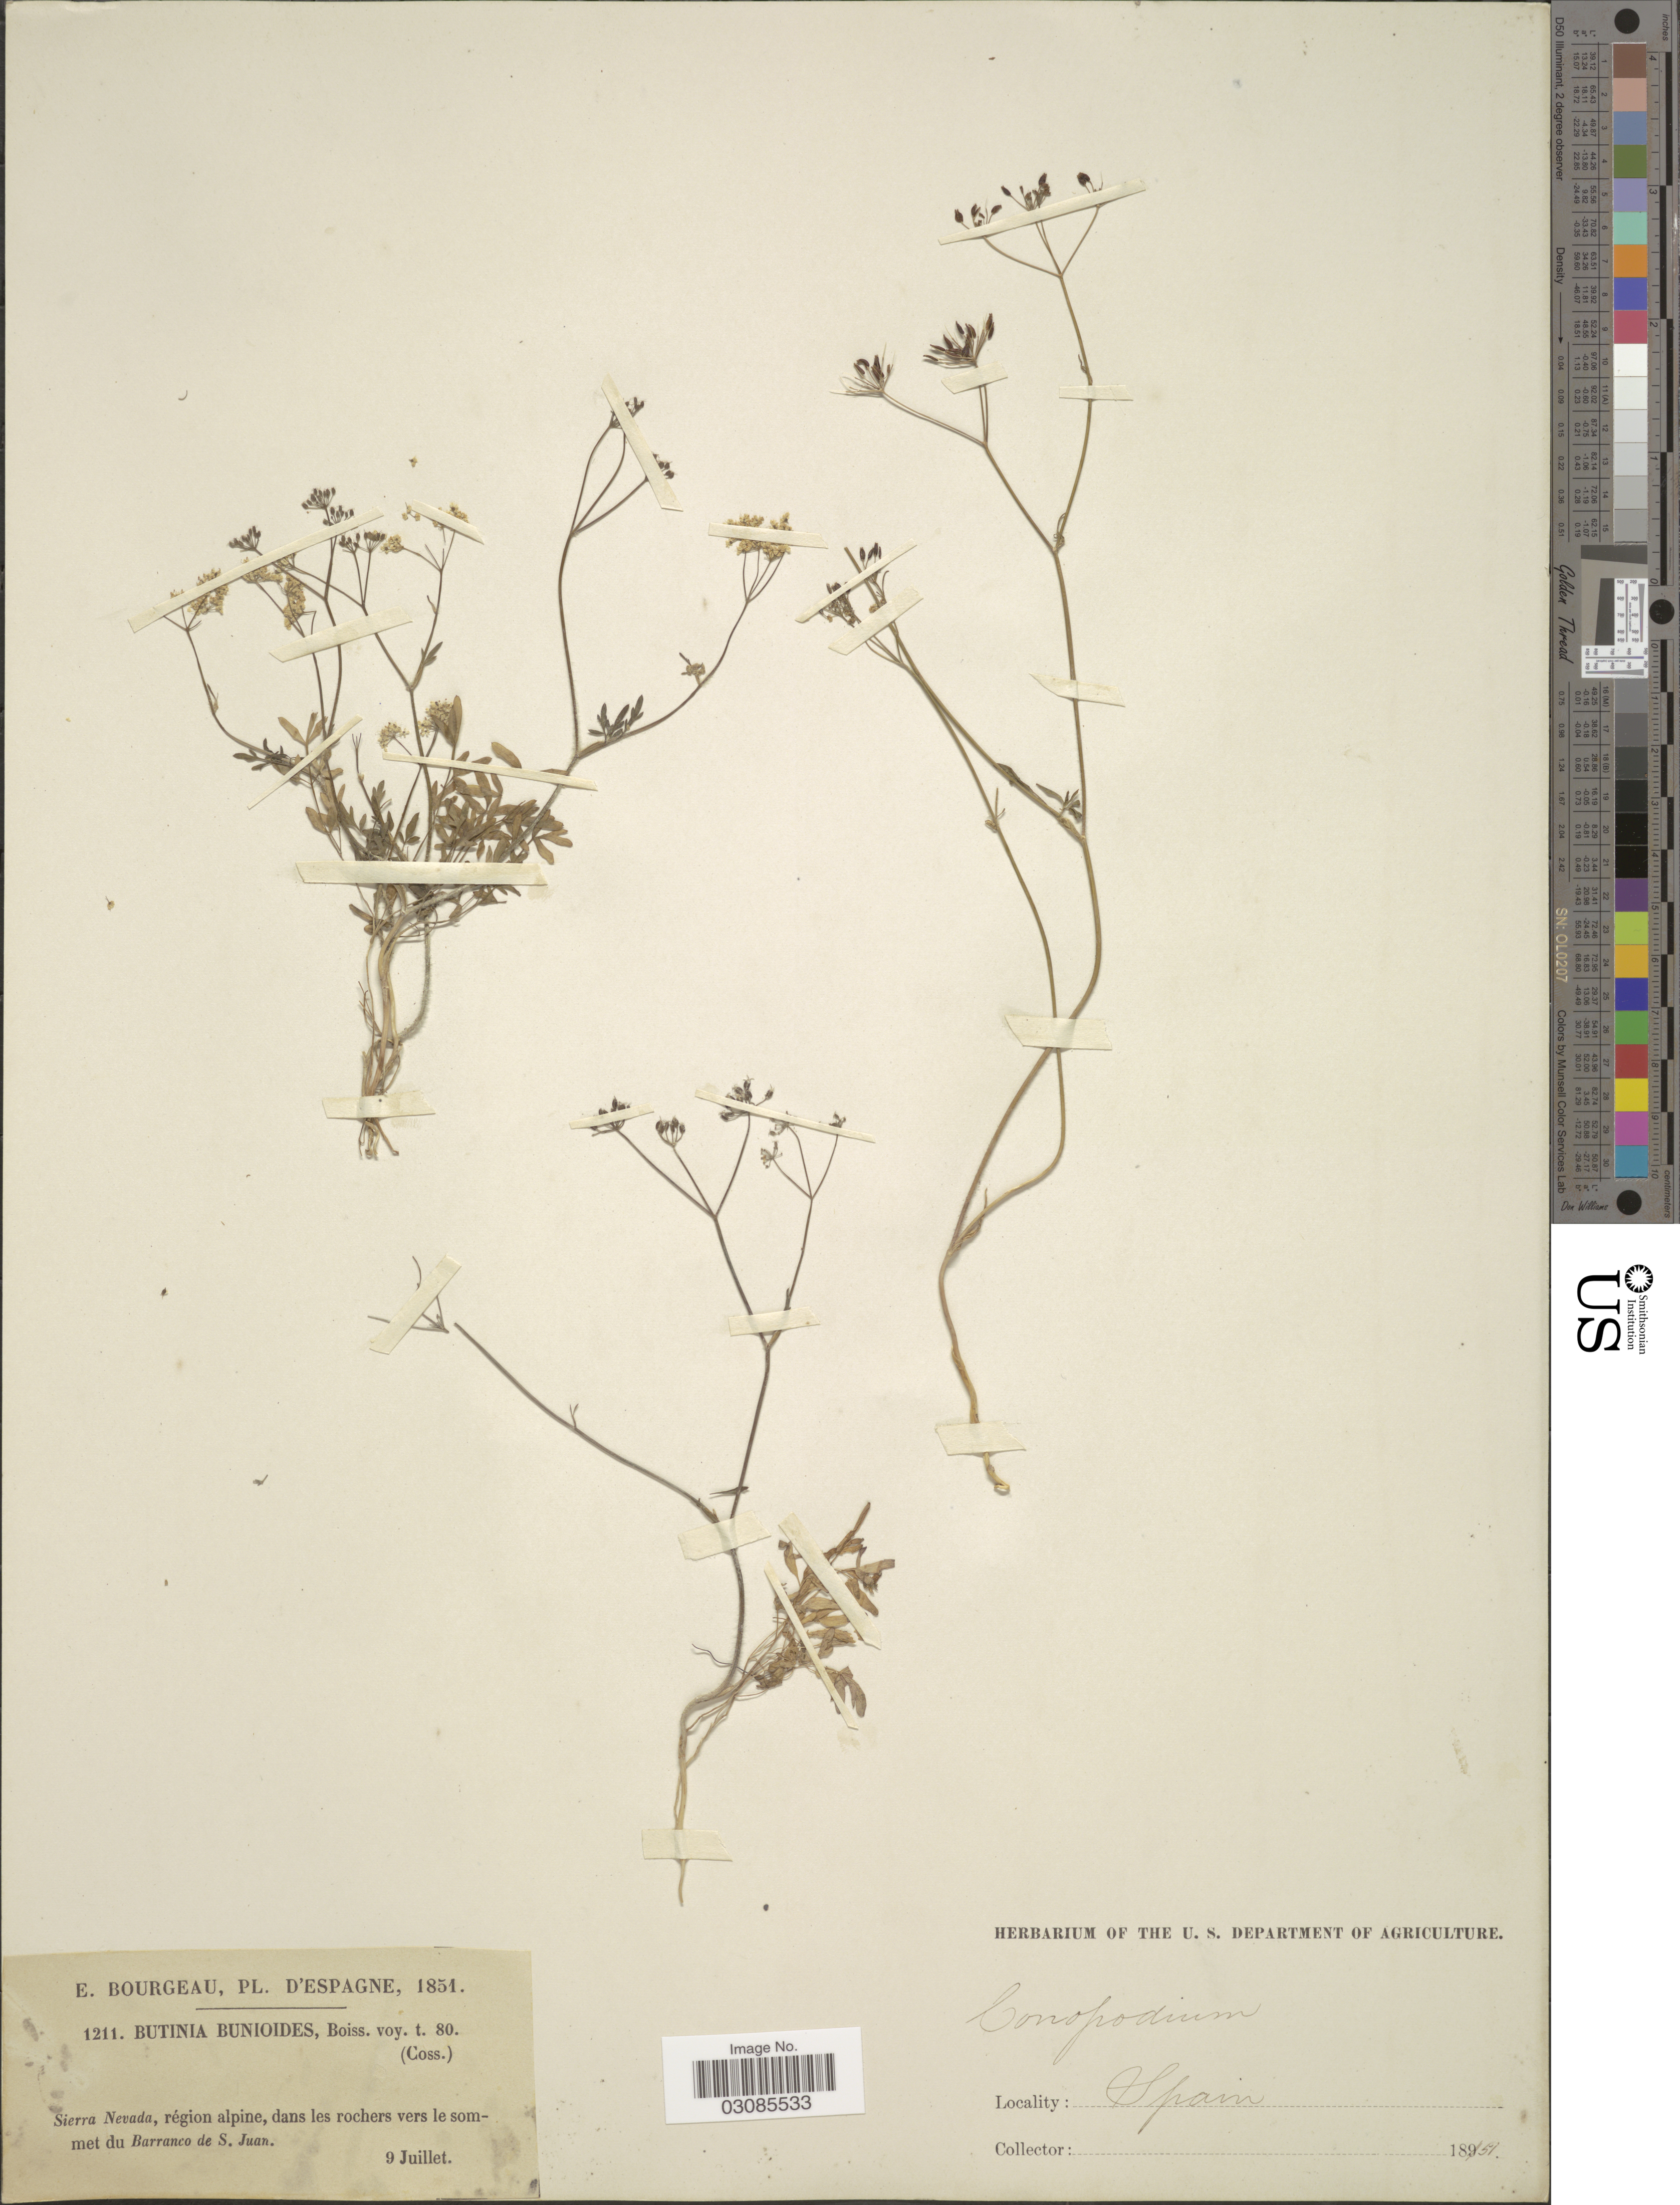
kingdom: Plantae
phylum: Tracheophyta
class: Magnoliopsida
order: Apiales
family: Apiaceae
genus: Conopodium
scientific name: Conopodium sp.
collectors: E. Bourgeau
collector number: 1211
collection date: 1851-07-09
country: Spain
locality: Espagne. Sierra Nevada, région alpine, dans les rochers vers le sommet du Barranco de S. Juan.